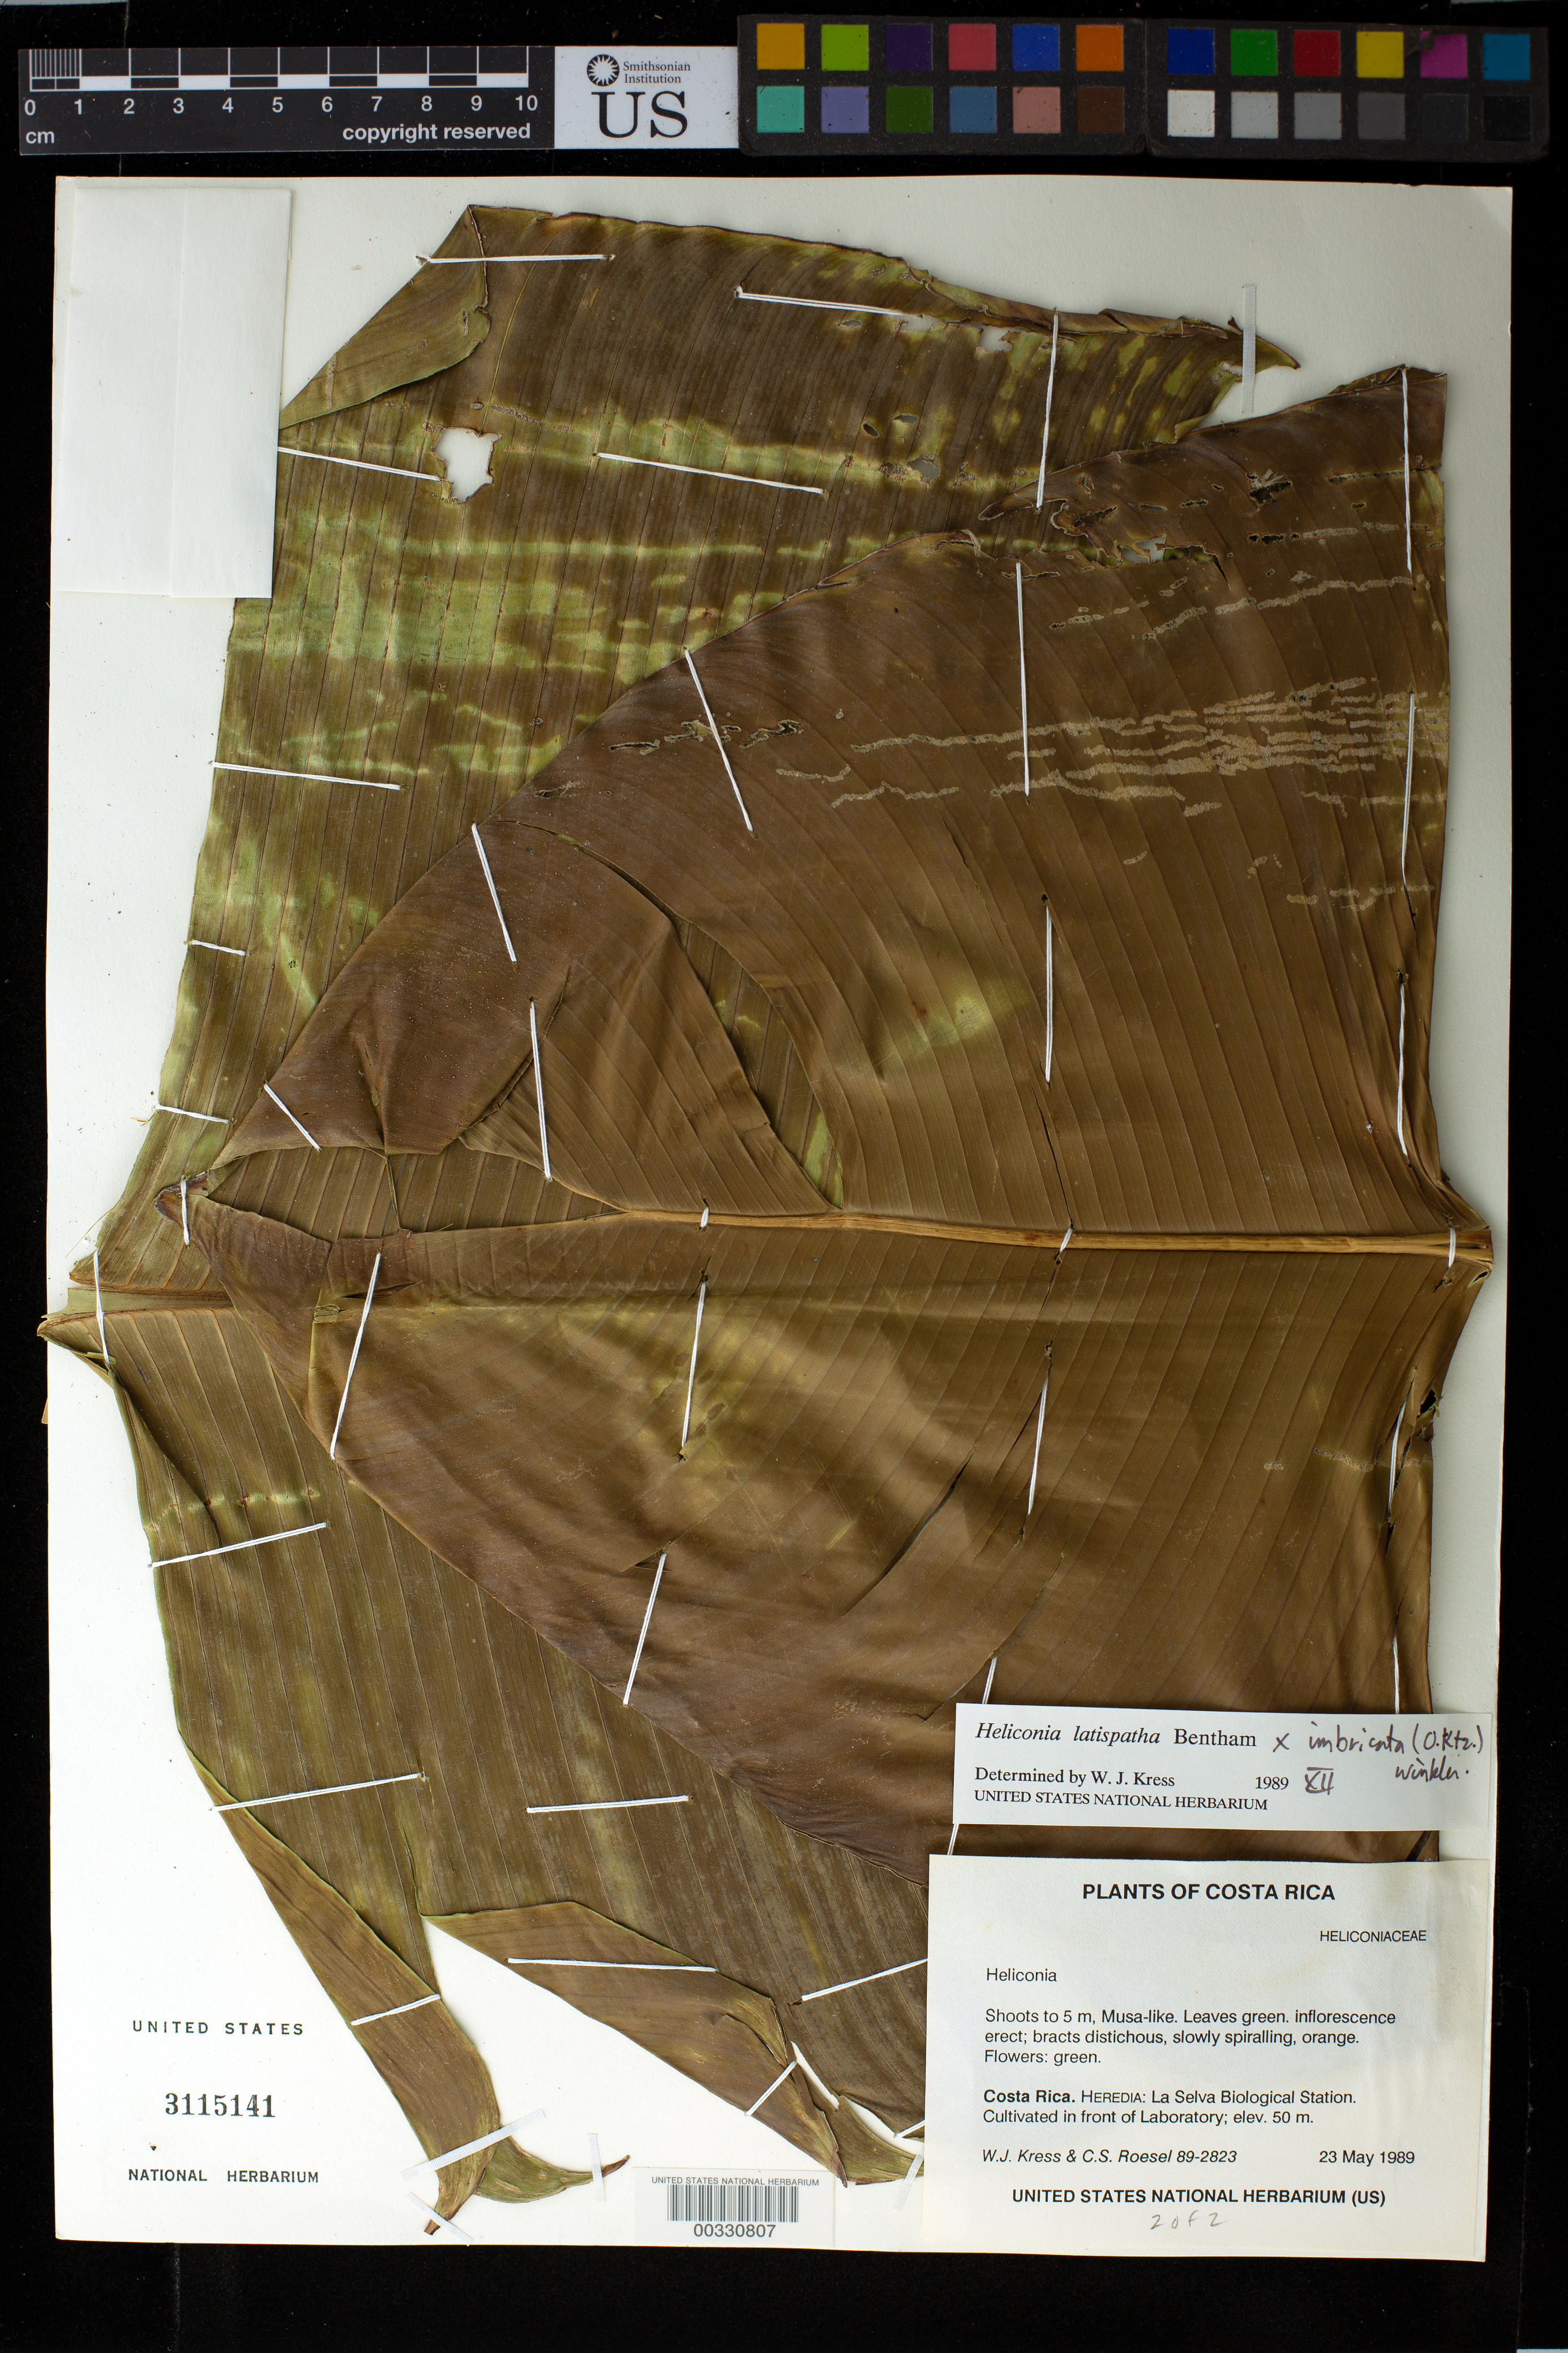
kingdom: Plantae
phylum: Tracheophyta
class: Liliopsida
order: Zingiberales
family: Heliconiaceae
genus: Heliconia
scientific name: Heliconia latispatha x H. imbricata (Kuntze) Baker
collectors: W. J. Kress & C. S. Roesel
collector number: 89-2823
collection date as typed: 23 May 1989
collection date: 1989-05-23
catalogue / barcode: US 3115141